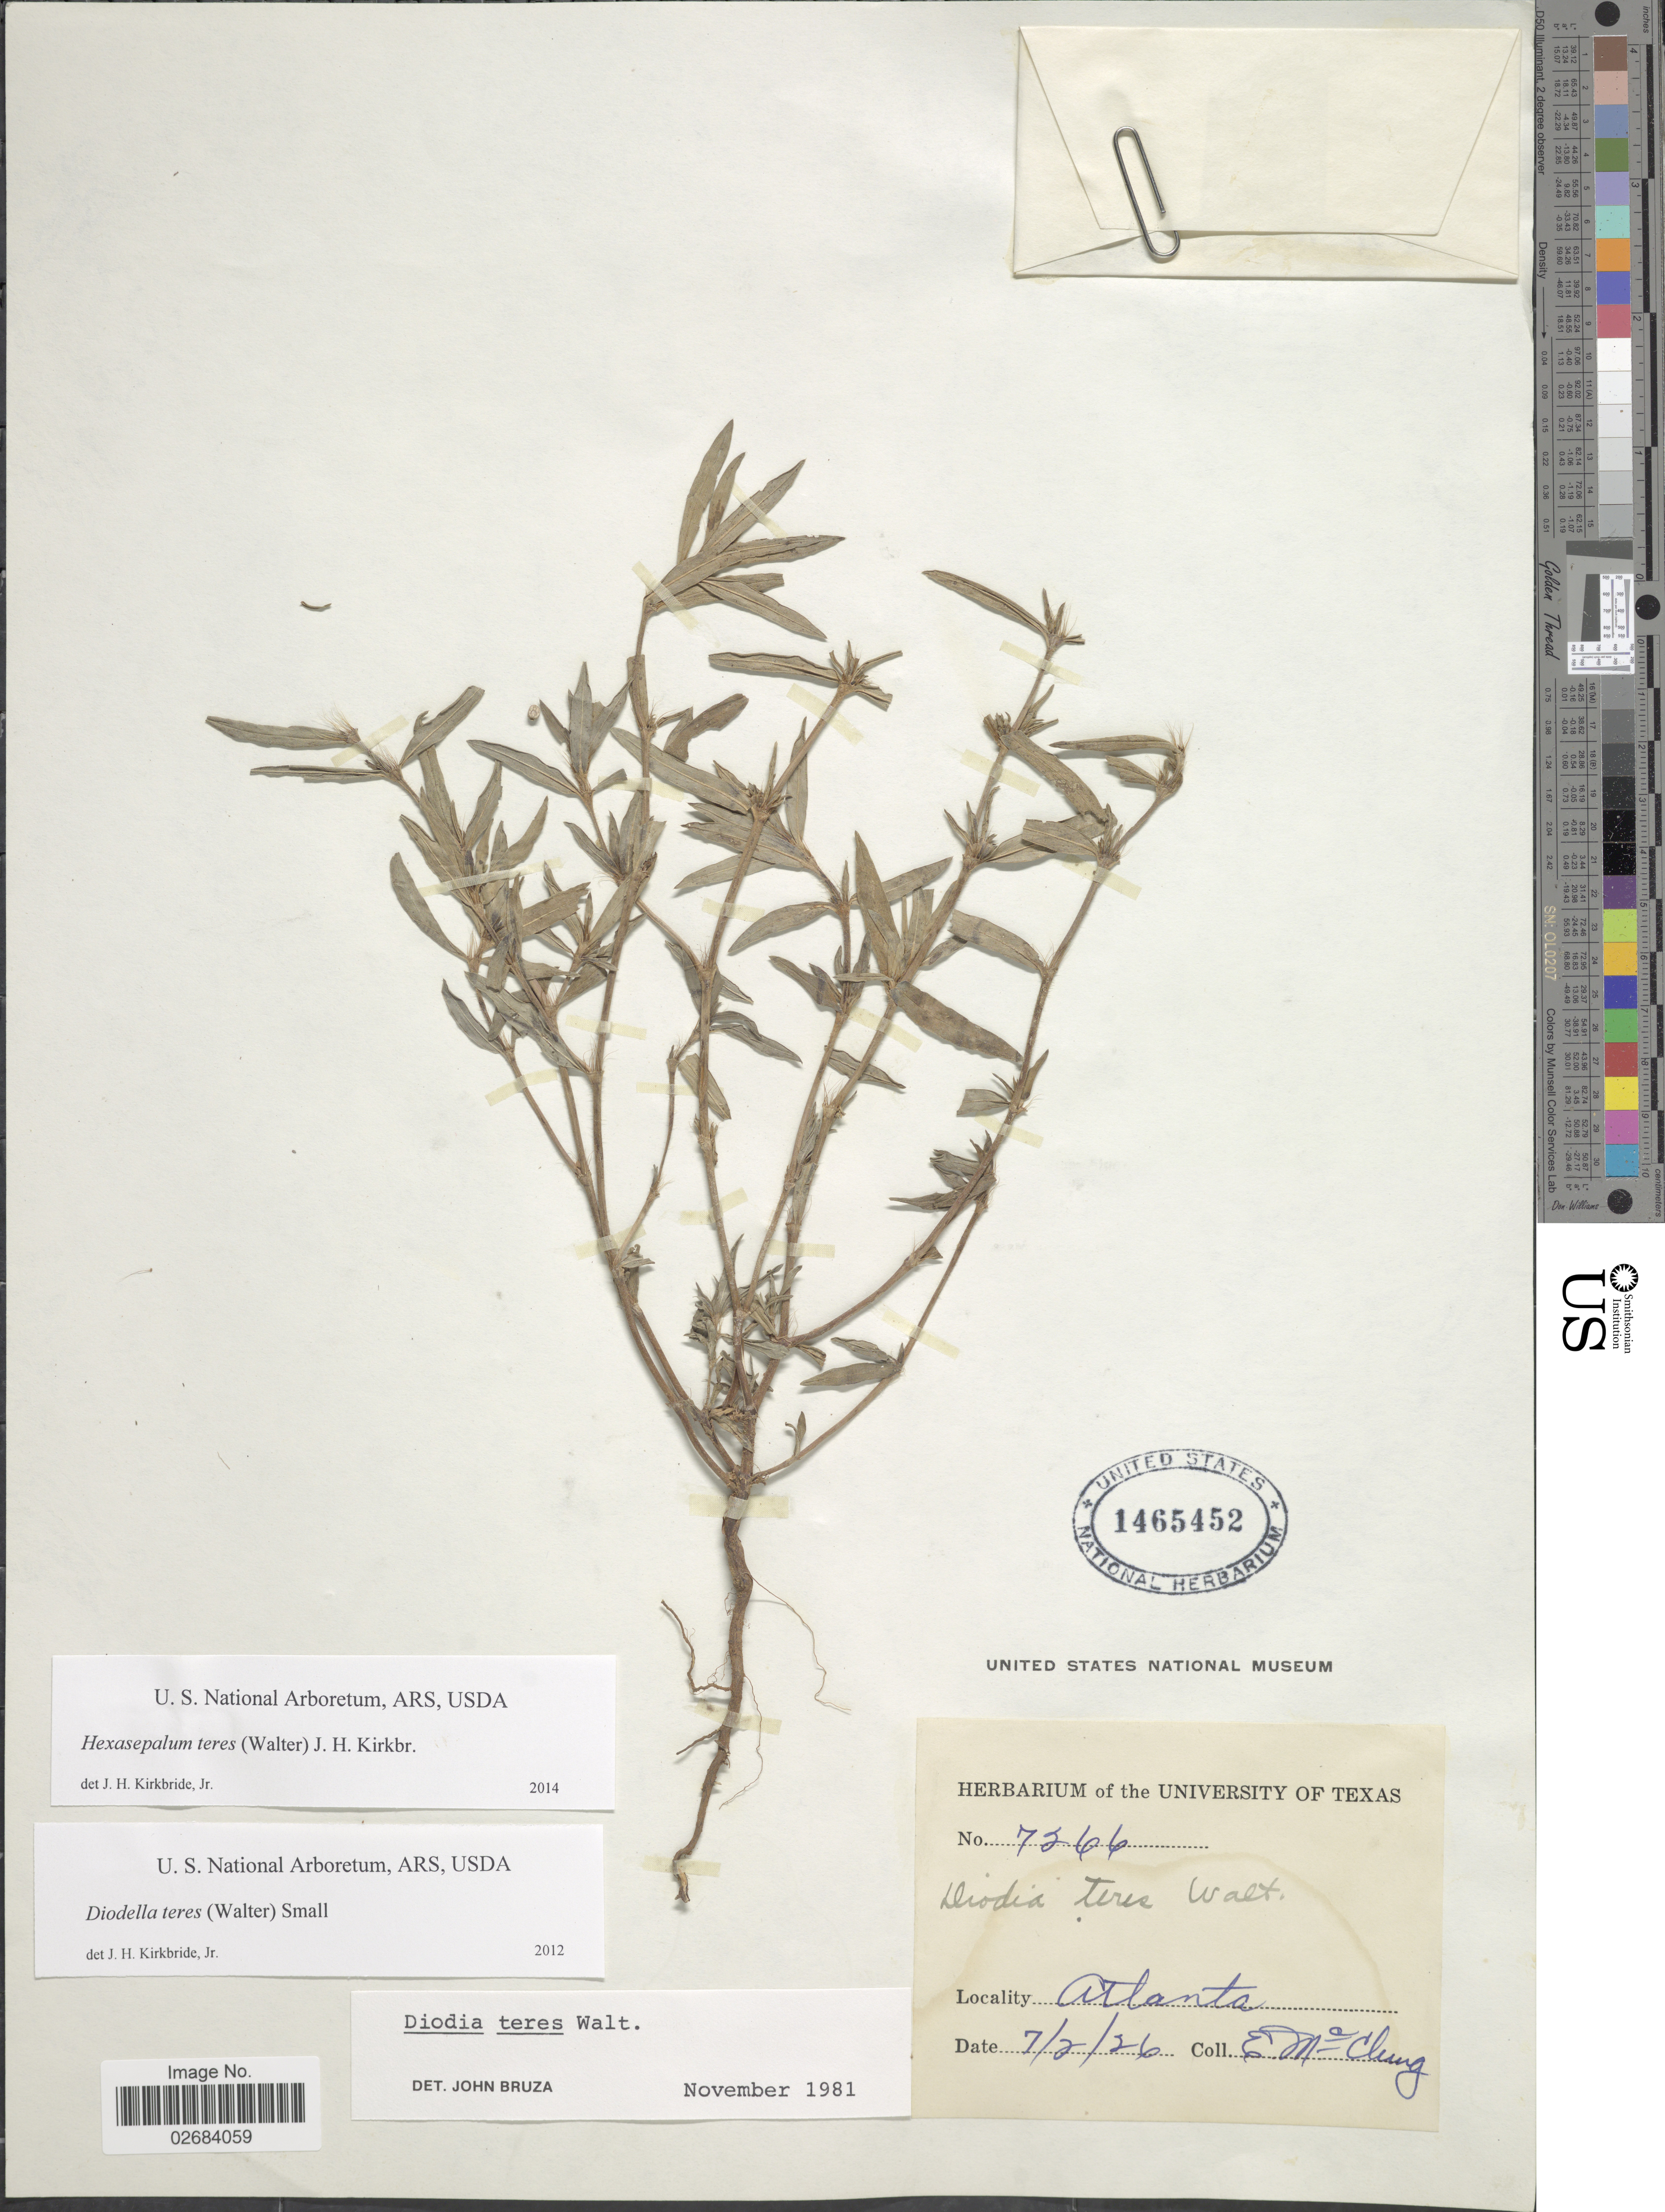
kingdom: Plantae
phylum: Tracheophyta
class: Magnoliopsida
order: Gentianales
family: Rubiaceae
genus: Diodia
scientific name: Diodia teres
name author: Walter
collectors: E. Mcclung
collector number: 7266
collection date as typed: Transcribed d/m/y: 2/7/26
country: United States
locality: Atlanta.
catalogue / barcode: US 1465452